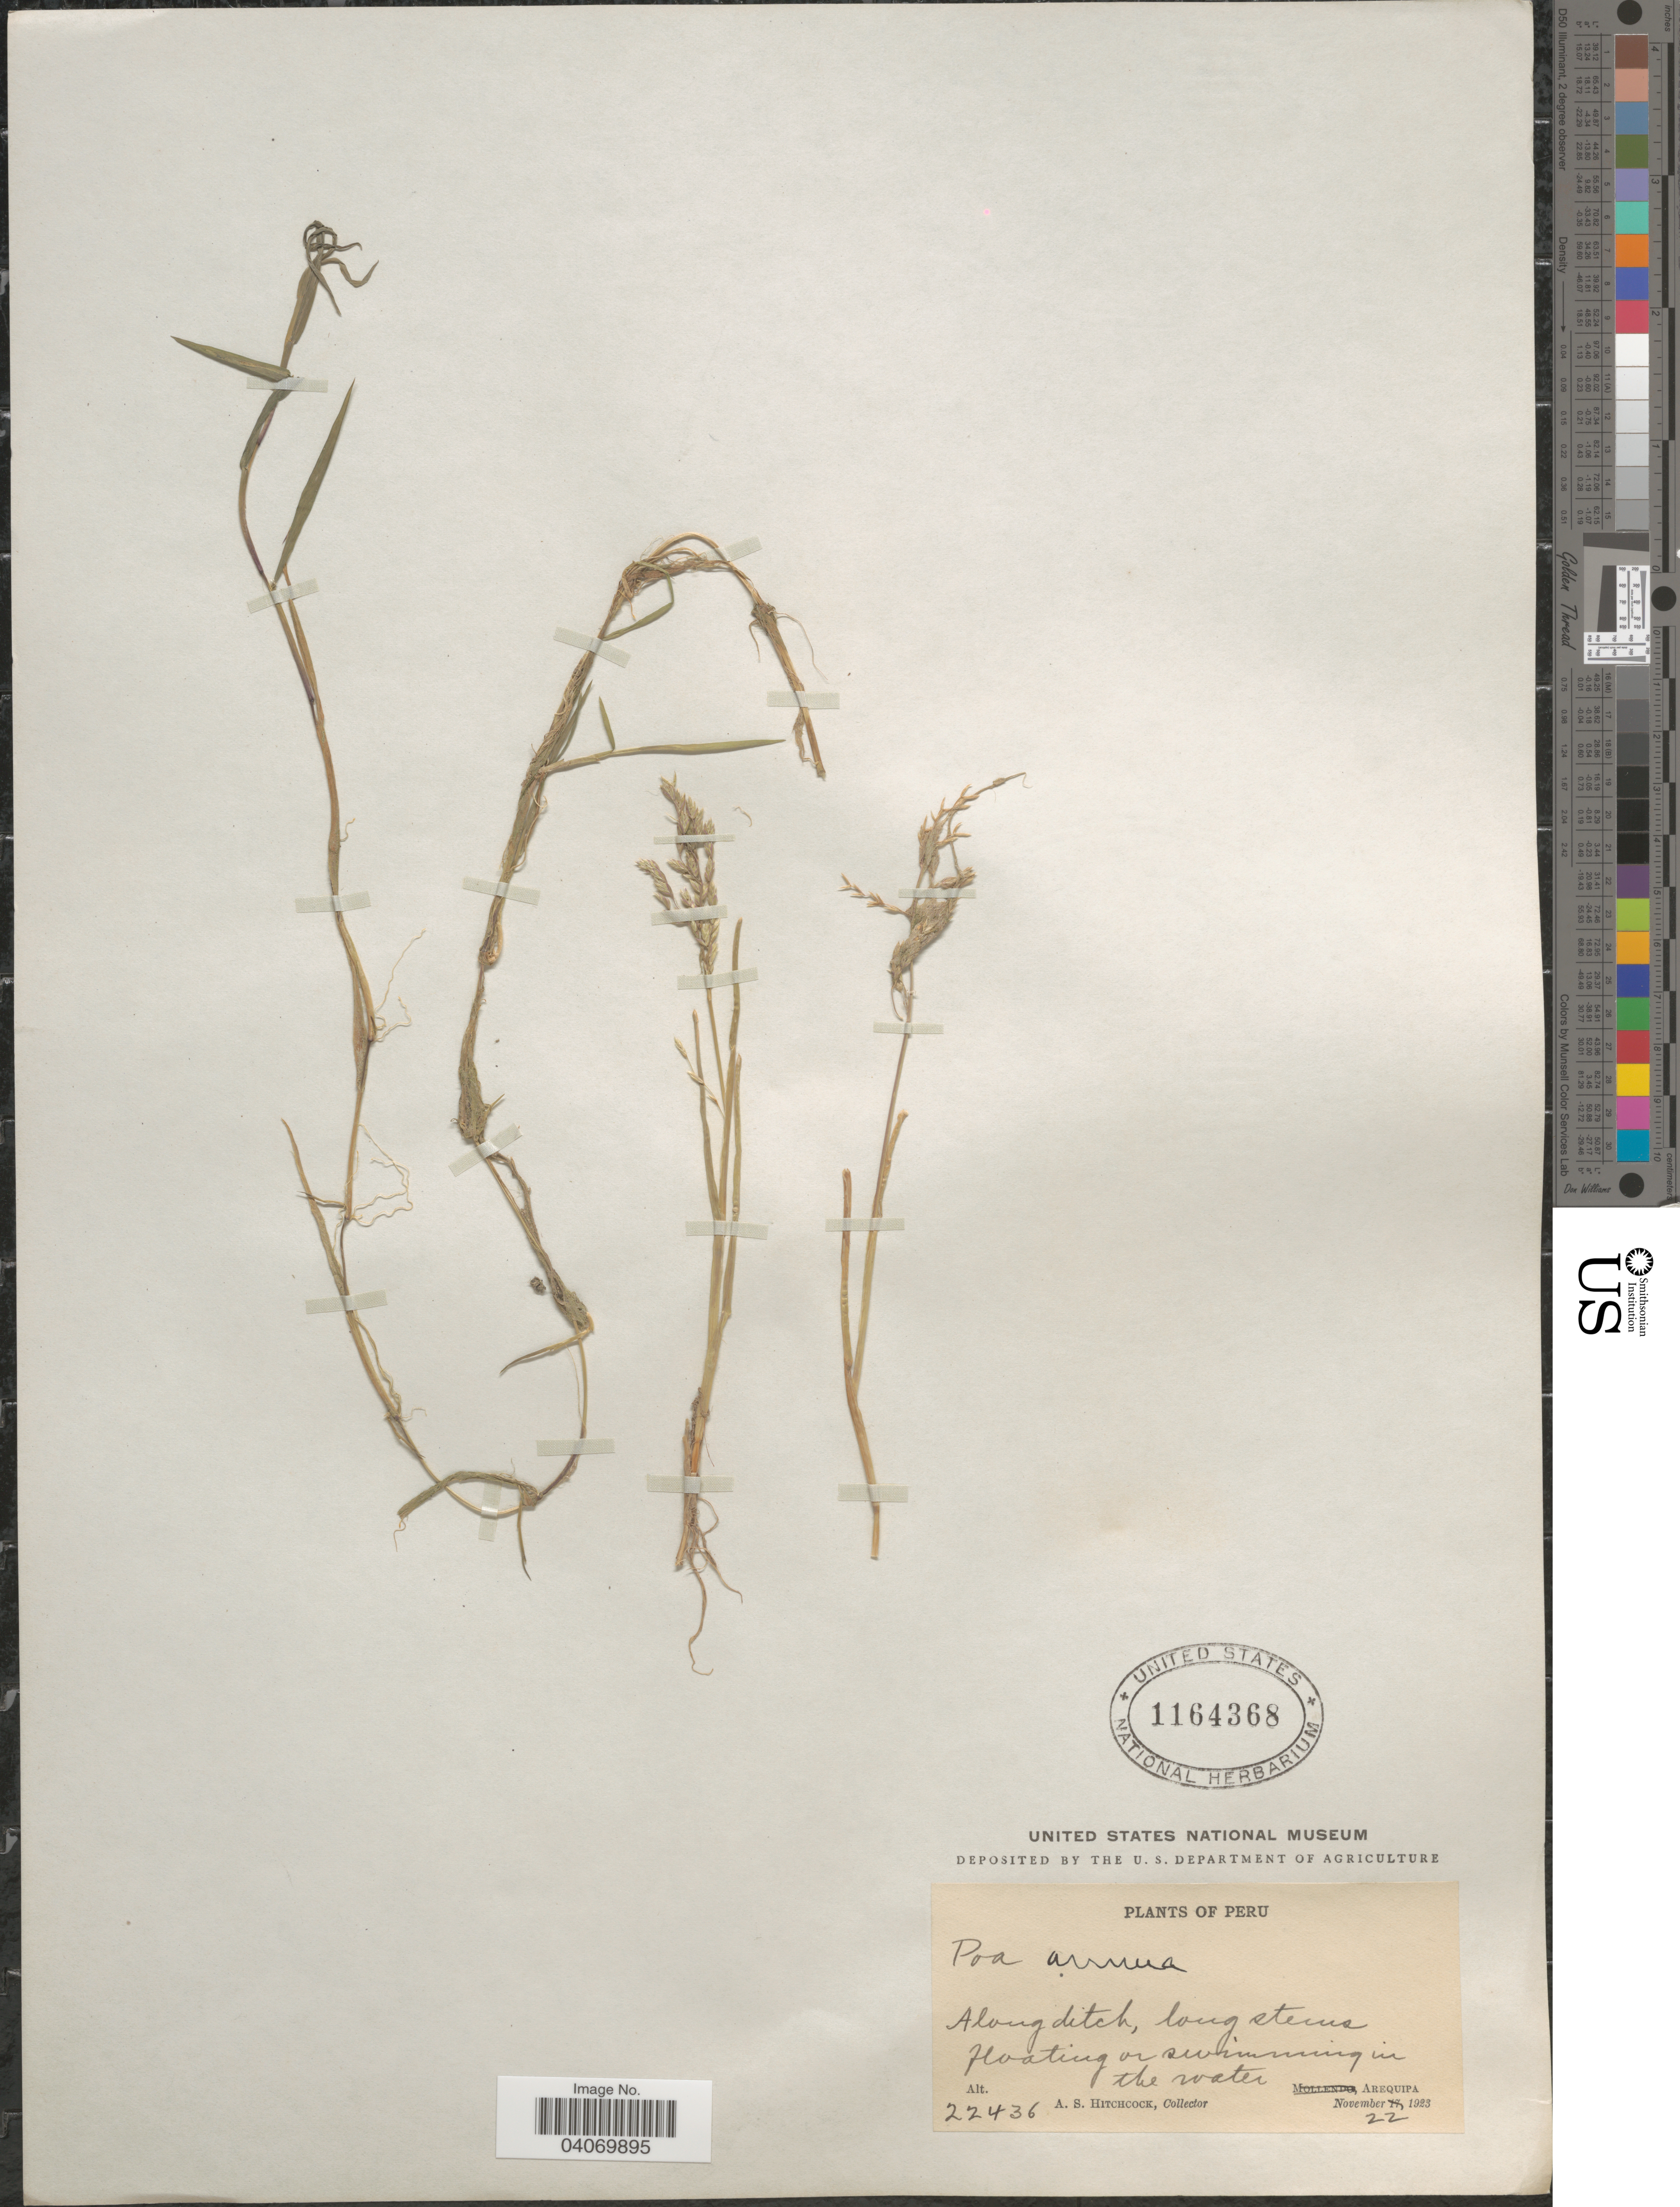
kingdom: Plantae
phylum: Tracheophyta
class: Liliopsida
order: Poales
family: Poaceae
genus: Poa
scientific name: Poa annua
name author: L.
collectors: A. S. Hitchcock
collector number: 22436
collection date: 1923-11-22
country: Peru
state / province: Arequipa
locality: Along ditch, long stems floating or swimming in the water.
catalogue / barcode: US 1164368